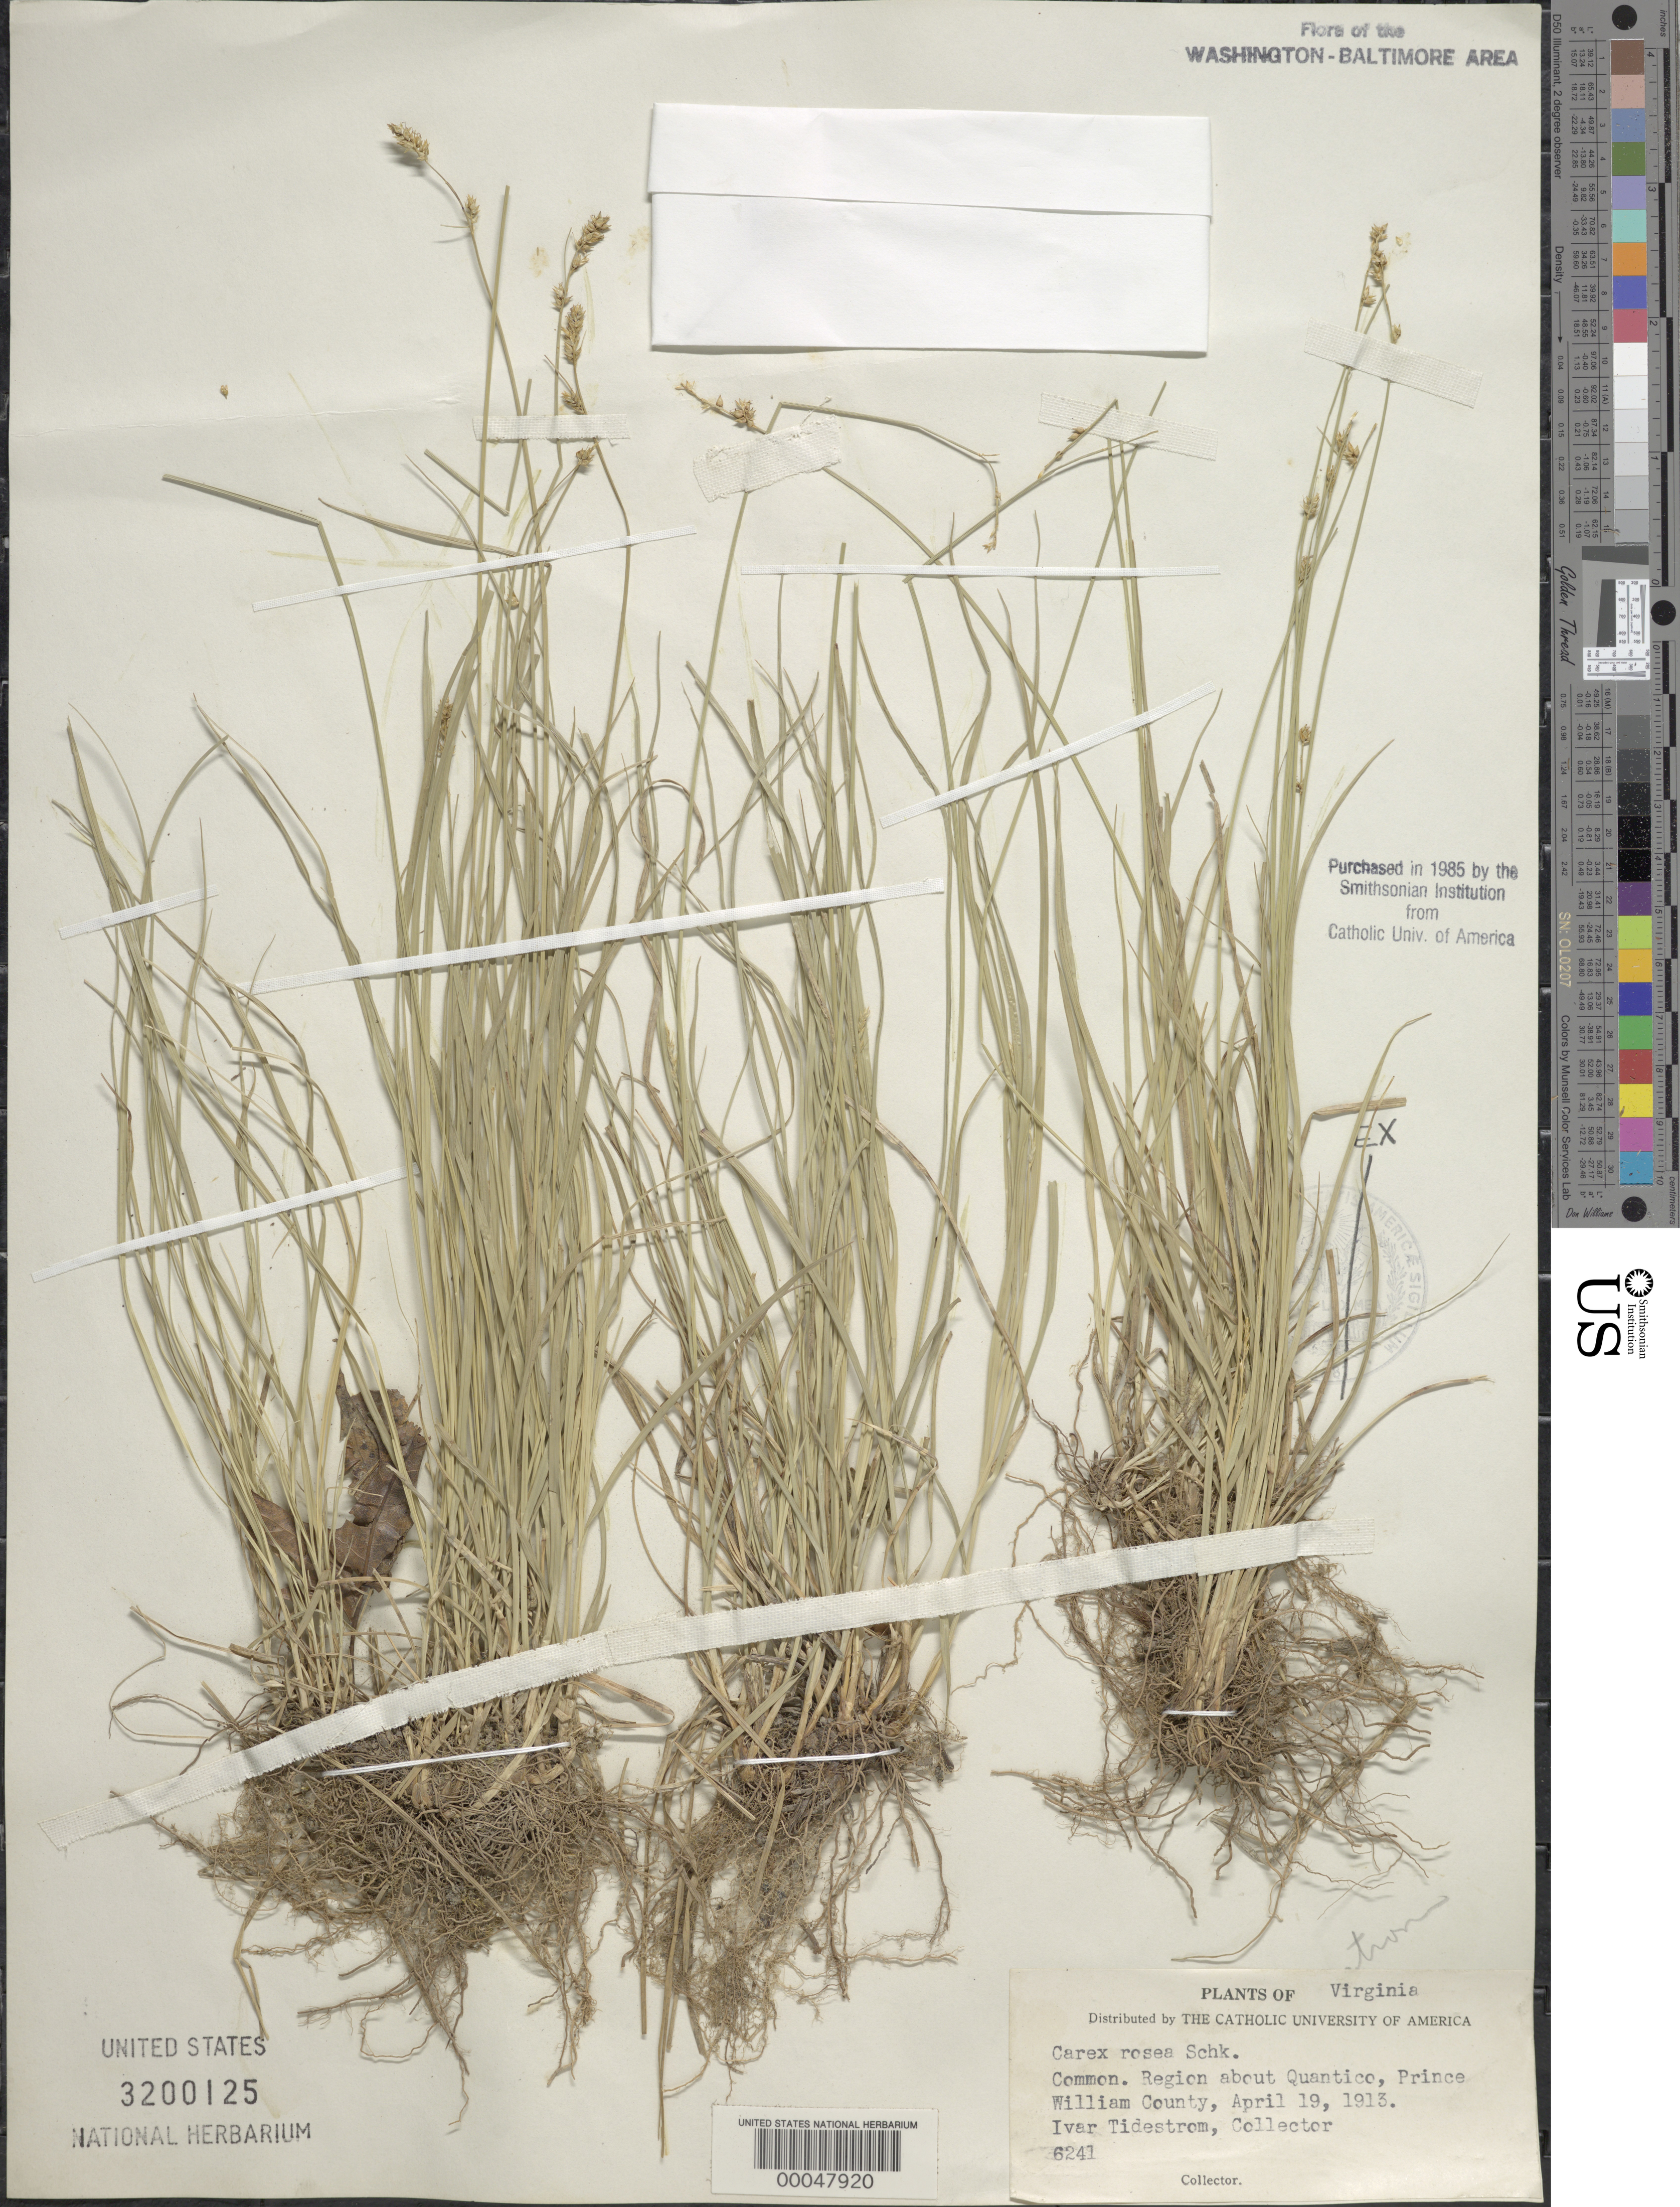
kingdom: Plantae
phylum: Tracheophyta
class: Liliopsida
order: Poales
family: Cyperaceae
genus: Carex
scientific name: Carex rosea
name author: Willd.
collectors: I. F. Tidestrom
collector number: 6241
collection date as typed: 19 Apr 1913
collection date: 1913-04-19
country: United States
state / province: Virginia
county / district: Prince William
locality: Region about Quantico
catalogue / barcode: US 3200125